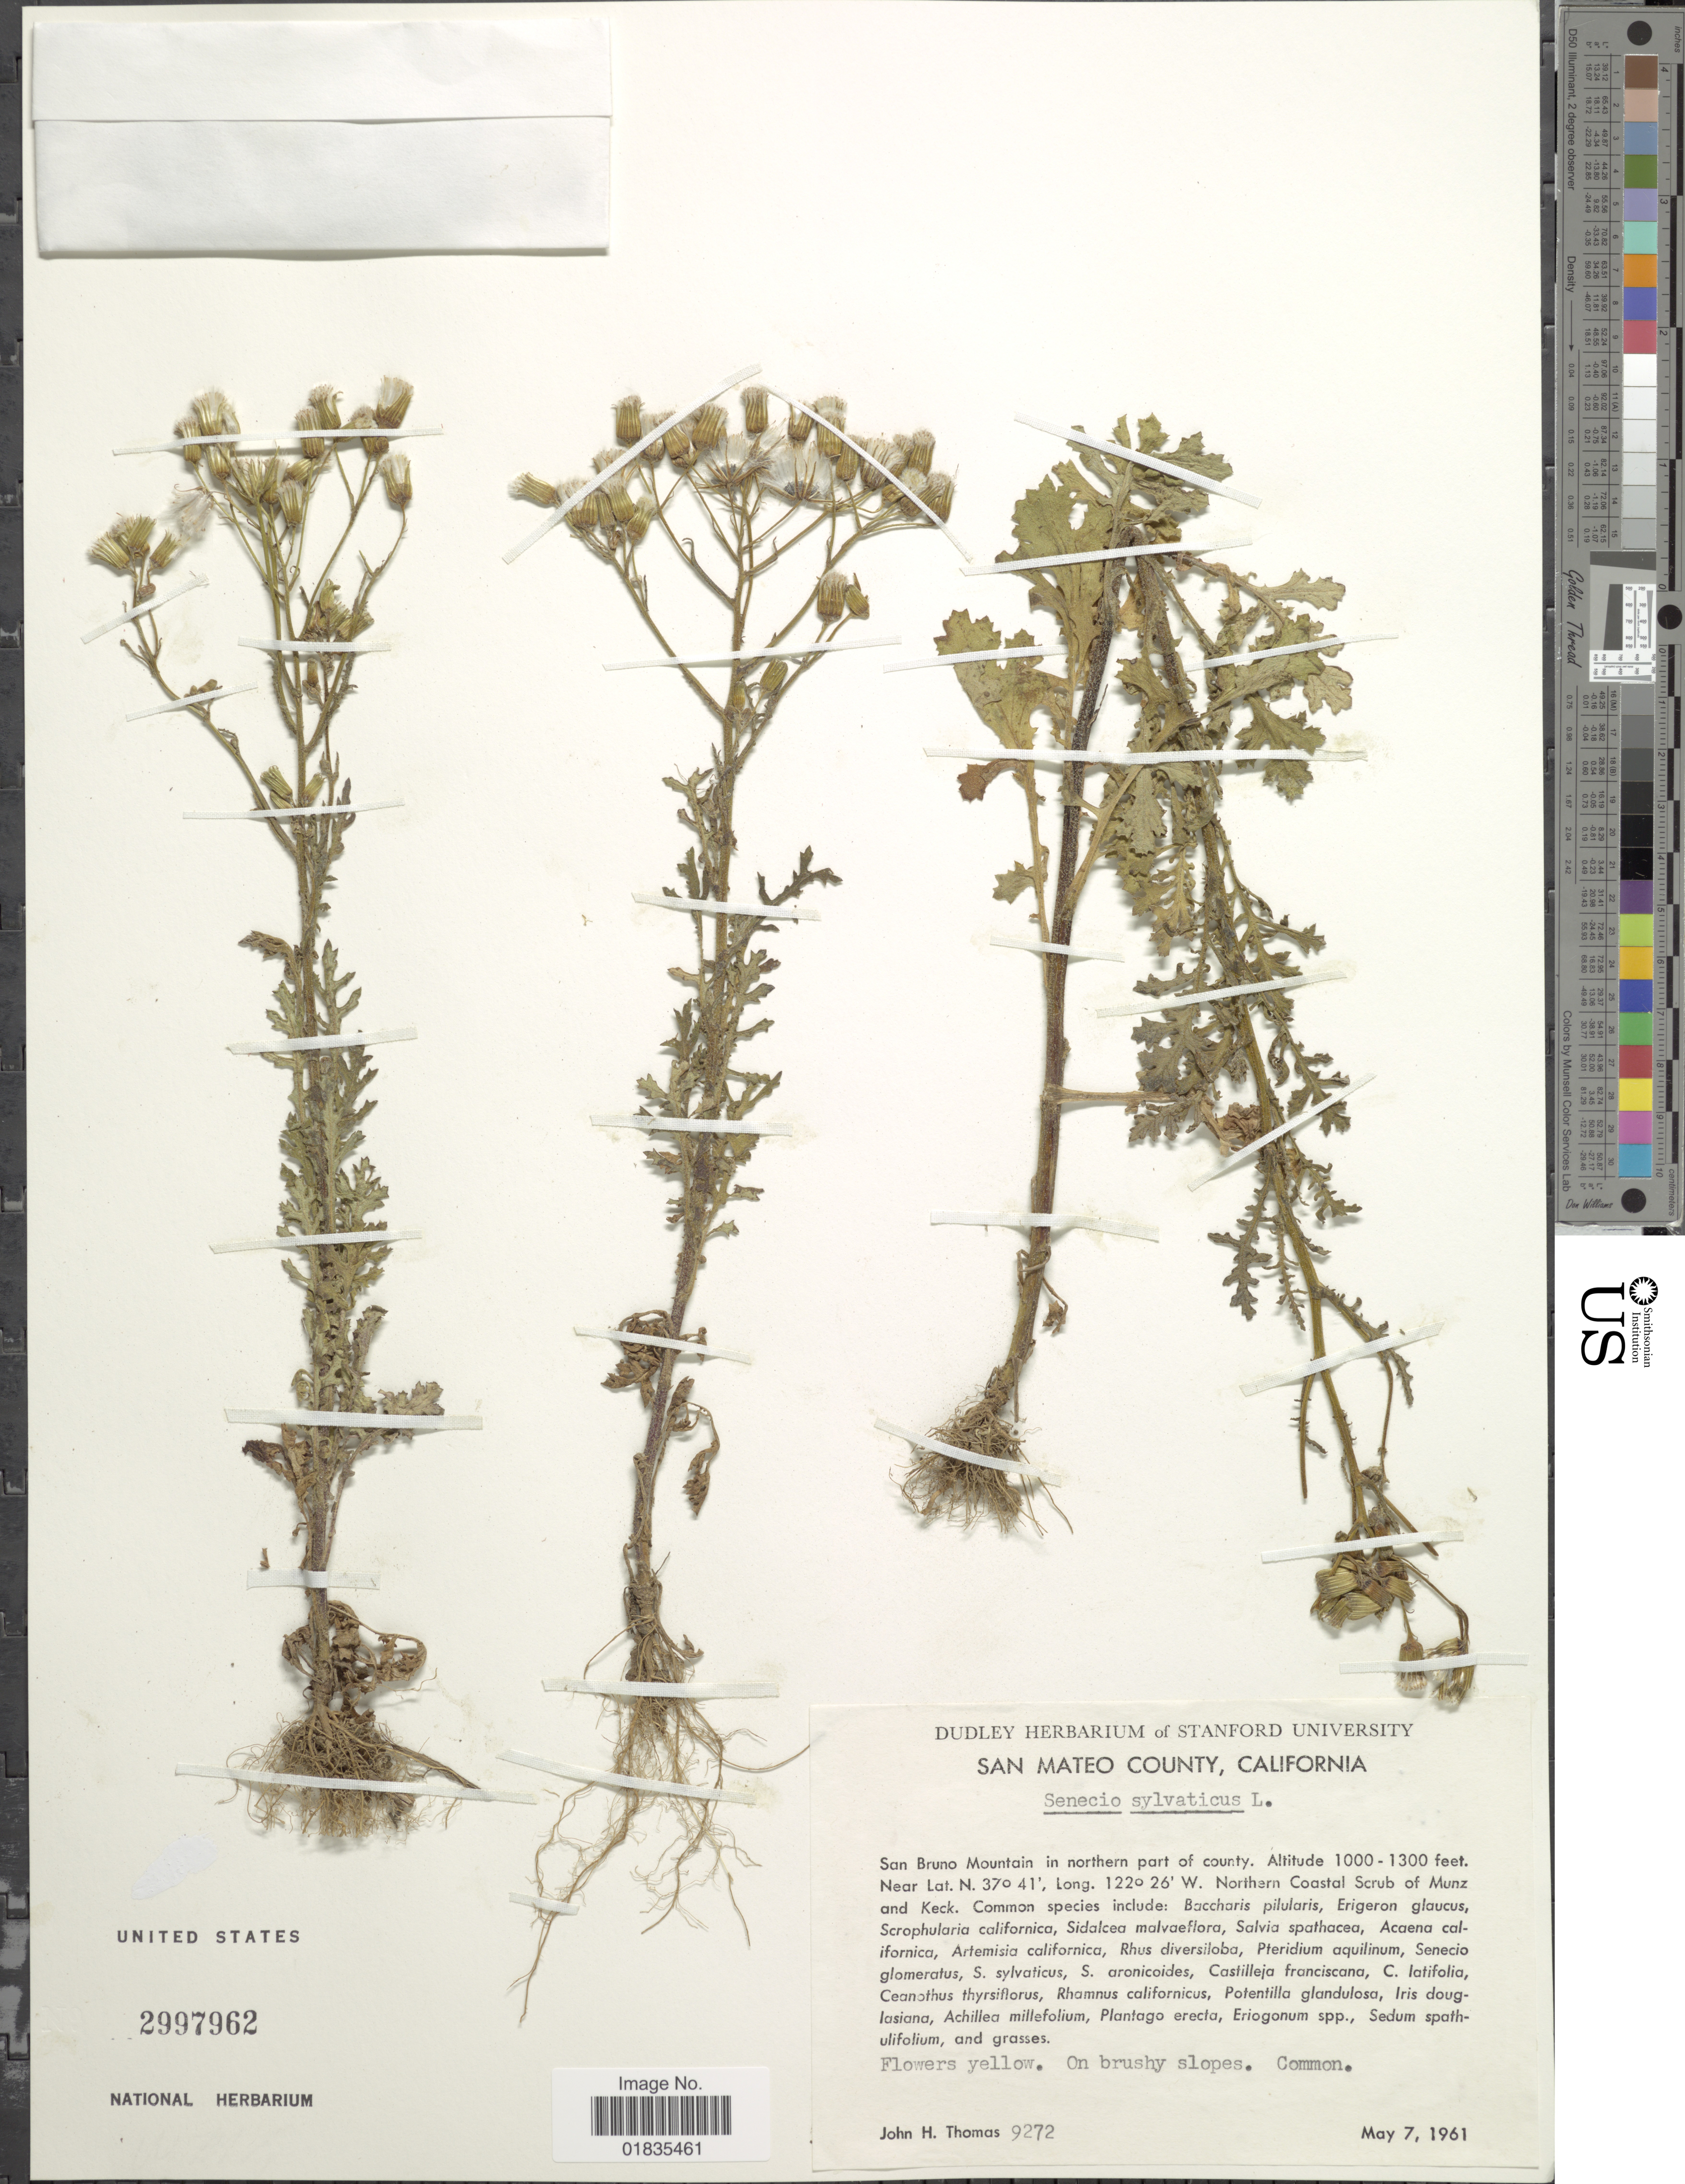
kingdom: Plantae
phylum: Tracheophyta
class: Magnoliopsida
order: Asterales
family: Asteraceae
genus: Senecio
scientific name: Senecio sylvaticus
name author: L.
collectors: J. H. Thomas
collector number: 9272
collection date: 1961-05-07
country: United States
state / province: California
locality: San Mateo, San Bruno Mountain in northern part of country, northern Coastal Scrub of Munz and Keck.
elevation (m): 305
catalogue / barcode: US 2997962